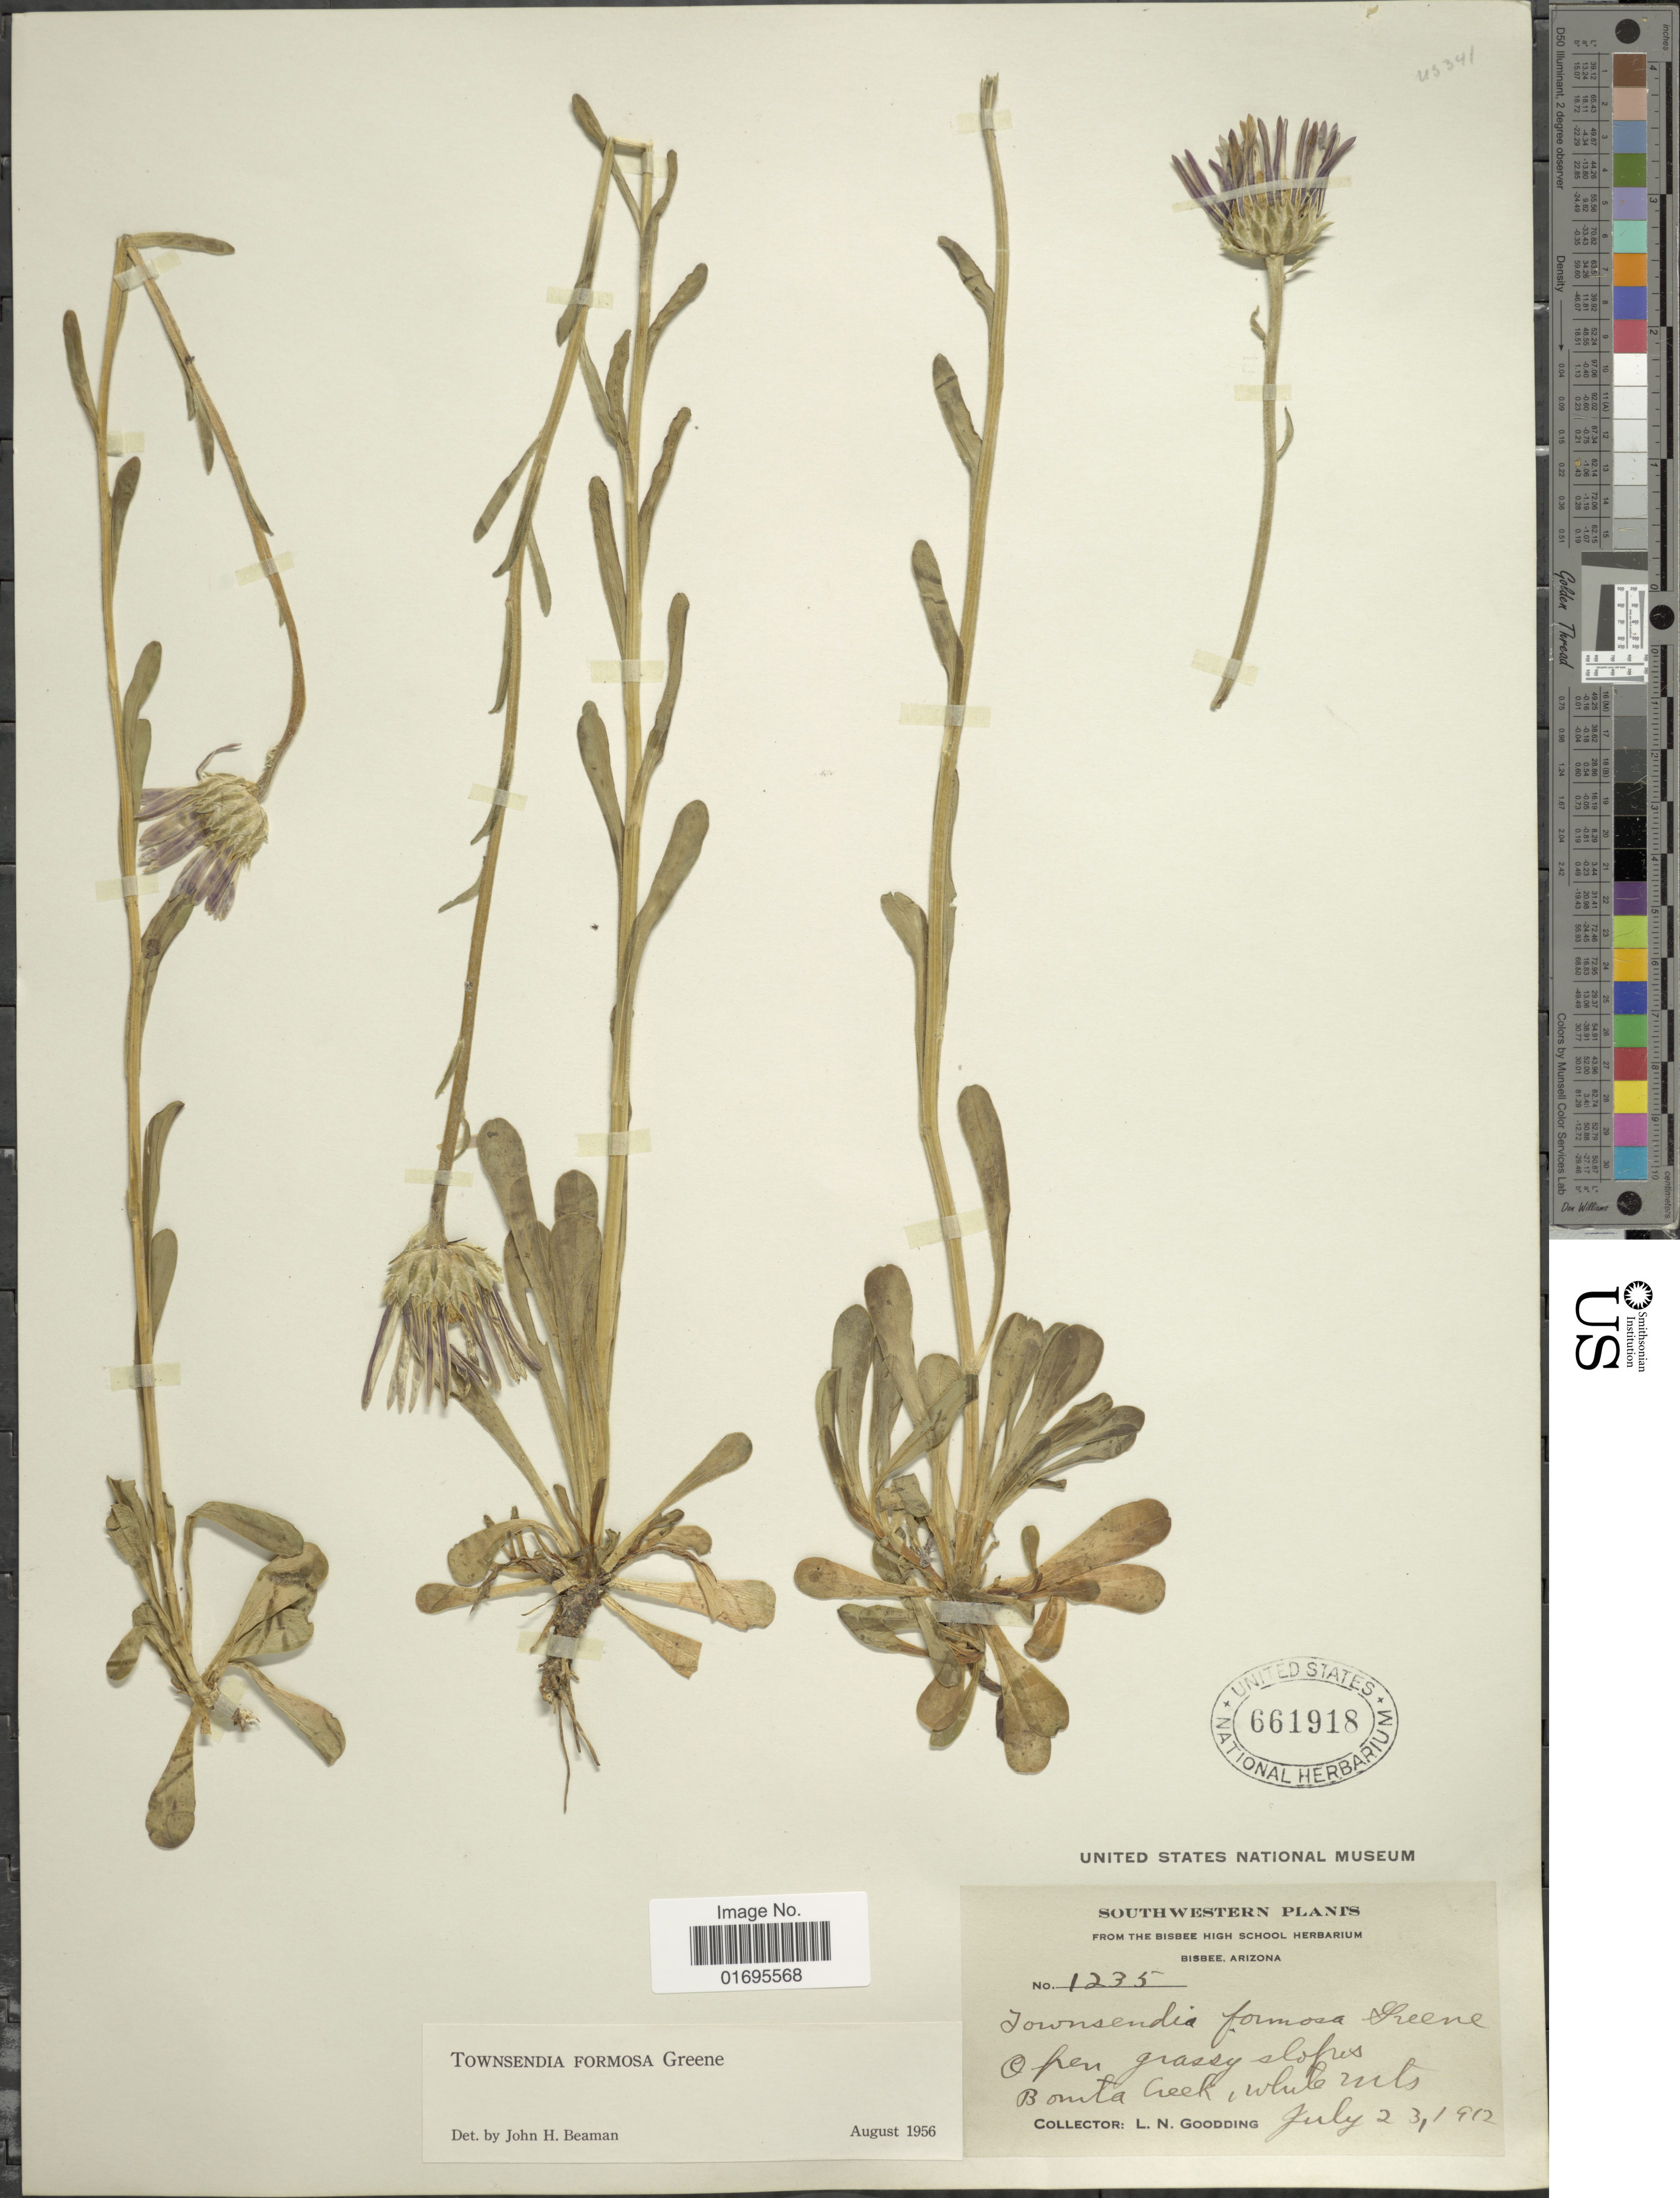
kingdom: Plantae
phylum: Tracheophyta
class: Magnoliopsida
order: Asterales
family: Asteraceae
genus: Townsendia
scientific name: Townsendia formosa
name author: Greene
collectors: L. N. Goodding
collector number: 1235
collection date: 1912-07-23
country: United States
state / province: Arizona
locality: open grassy slopes, Bonita Creek, White mts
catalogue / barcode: US 661918